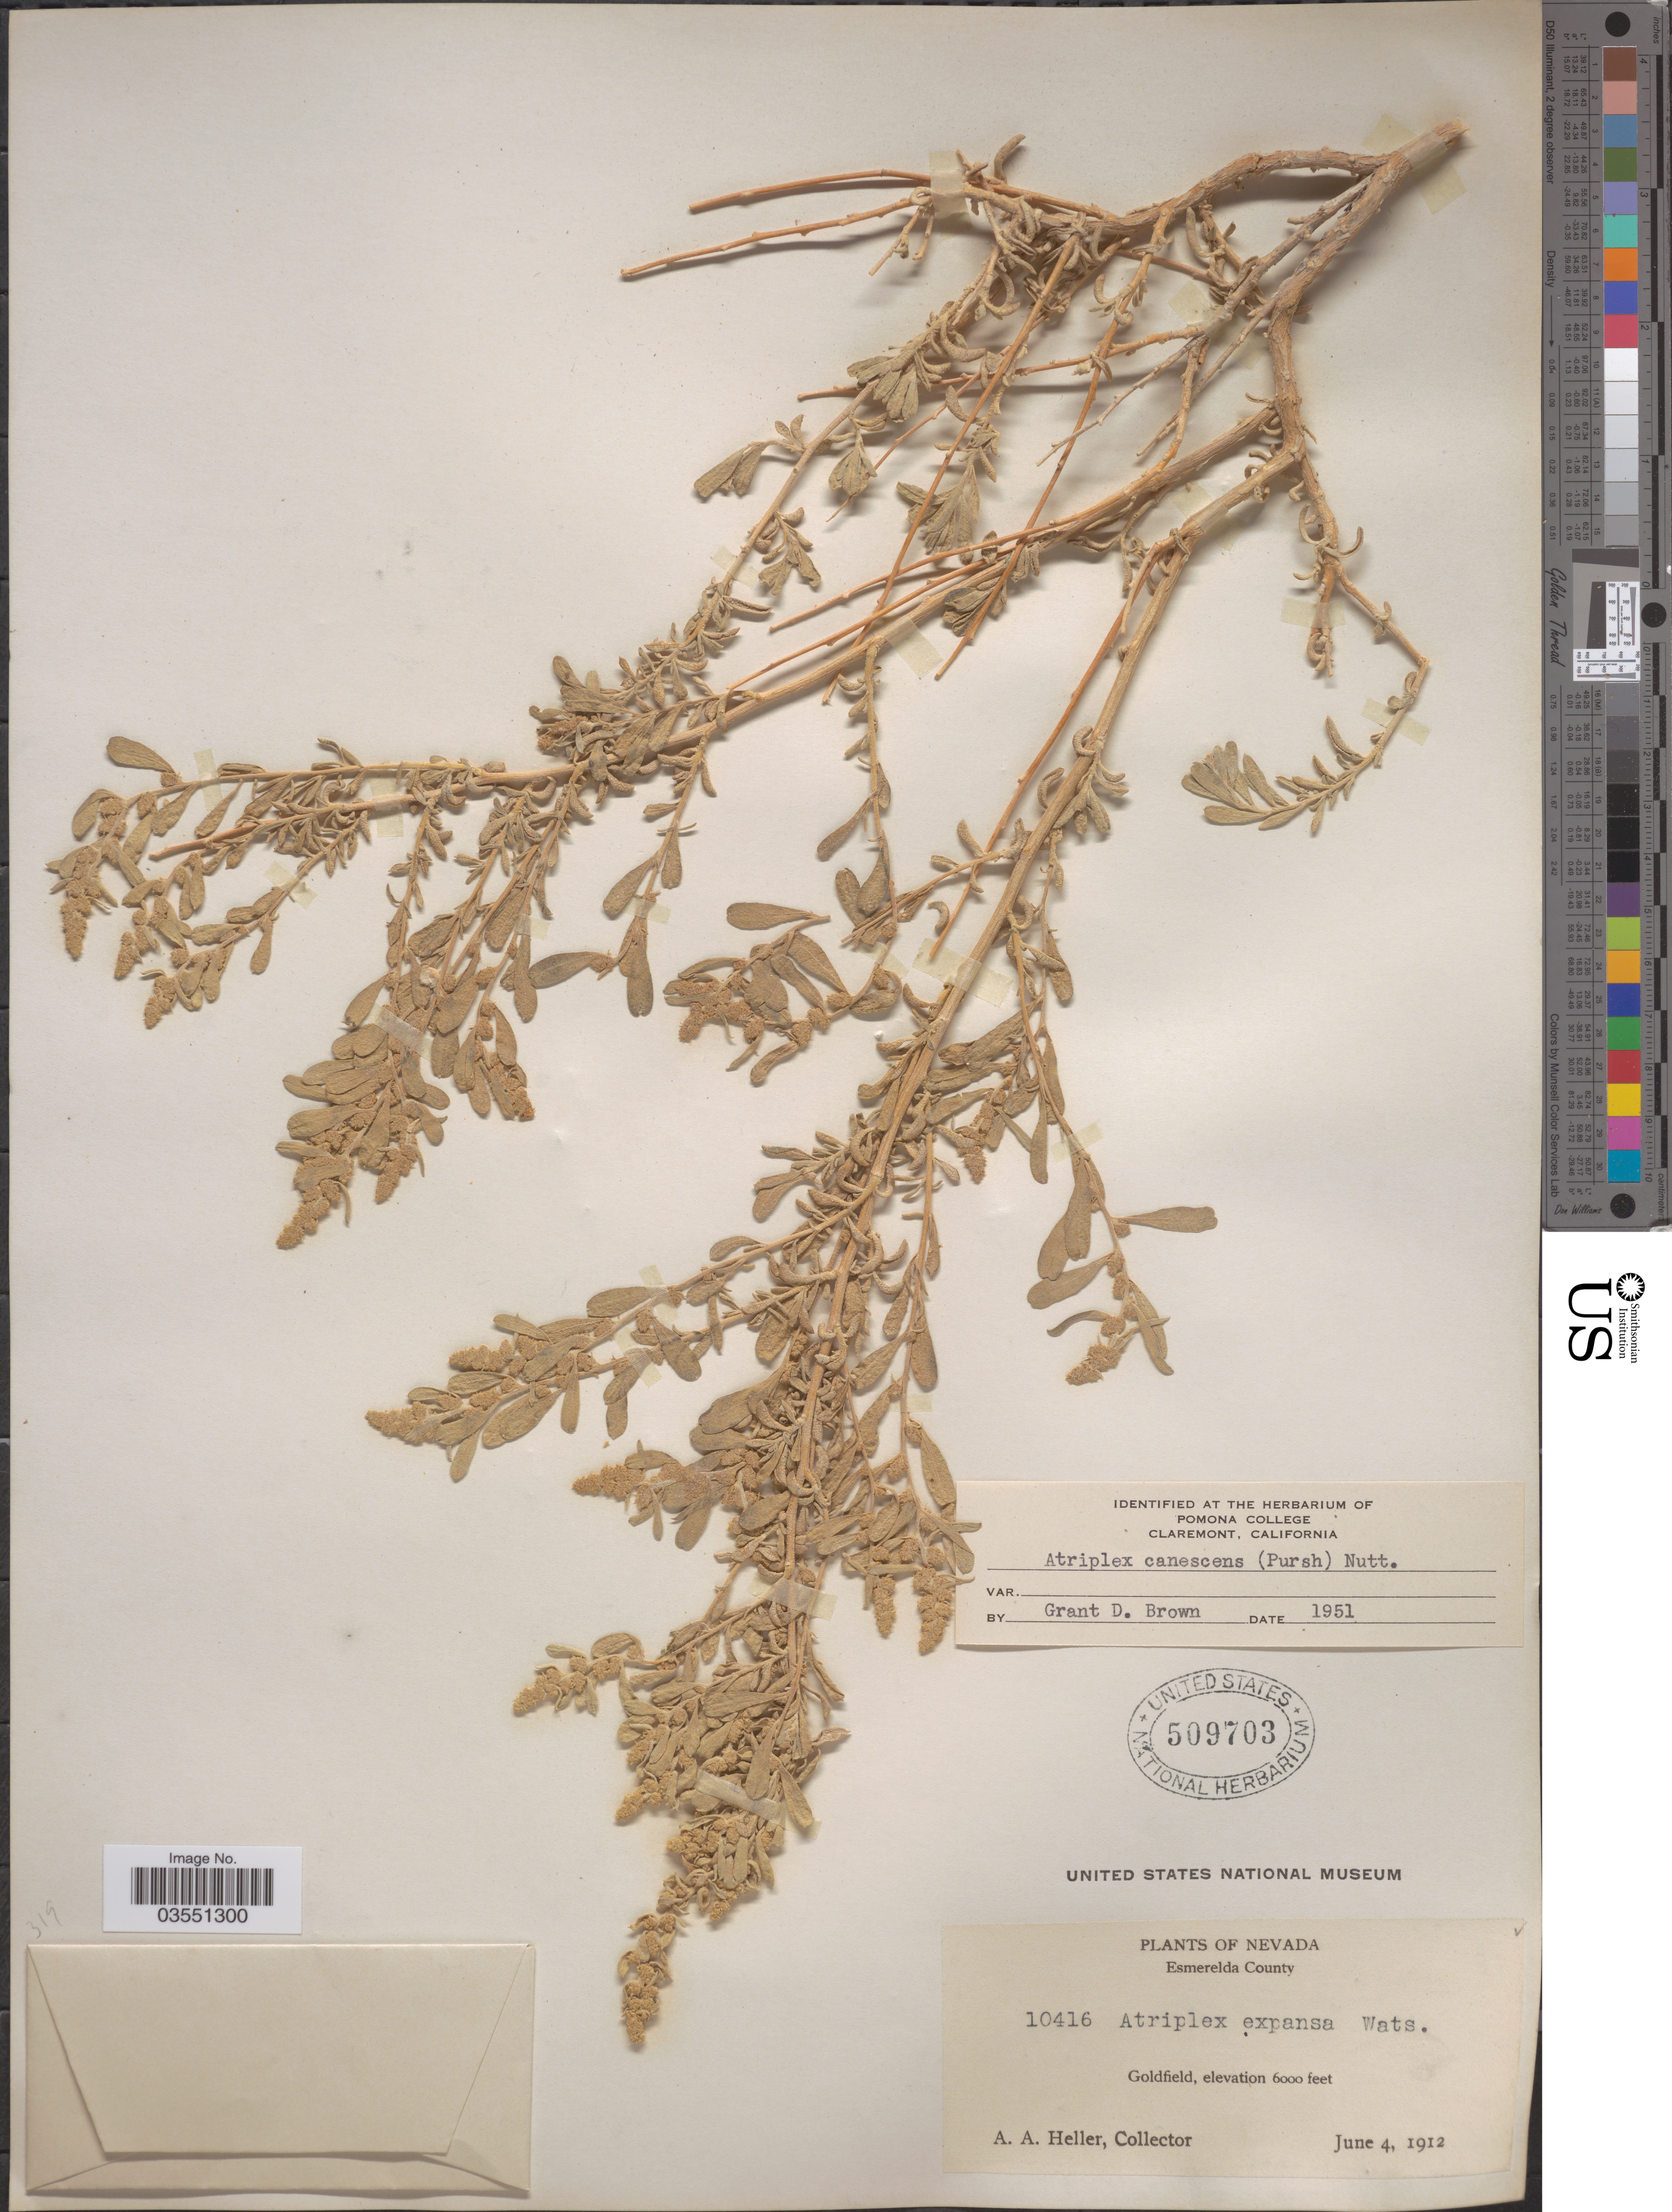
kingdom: Plantae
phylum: Tracheophyta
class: Magnoliopsida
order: Caryophyllales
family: Amaranthaceae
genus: Atriplex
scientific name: Atriplex canescens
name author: (Pursh) Nutt.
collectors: A. A. Heller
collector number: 10416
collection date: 1912-06-04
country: United States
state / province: Nevada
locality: Esmerelda County. Goldfield.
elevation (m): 1829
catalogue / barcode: US 509703